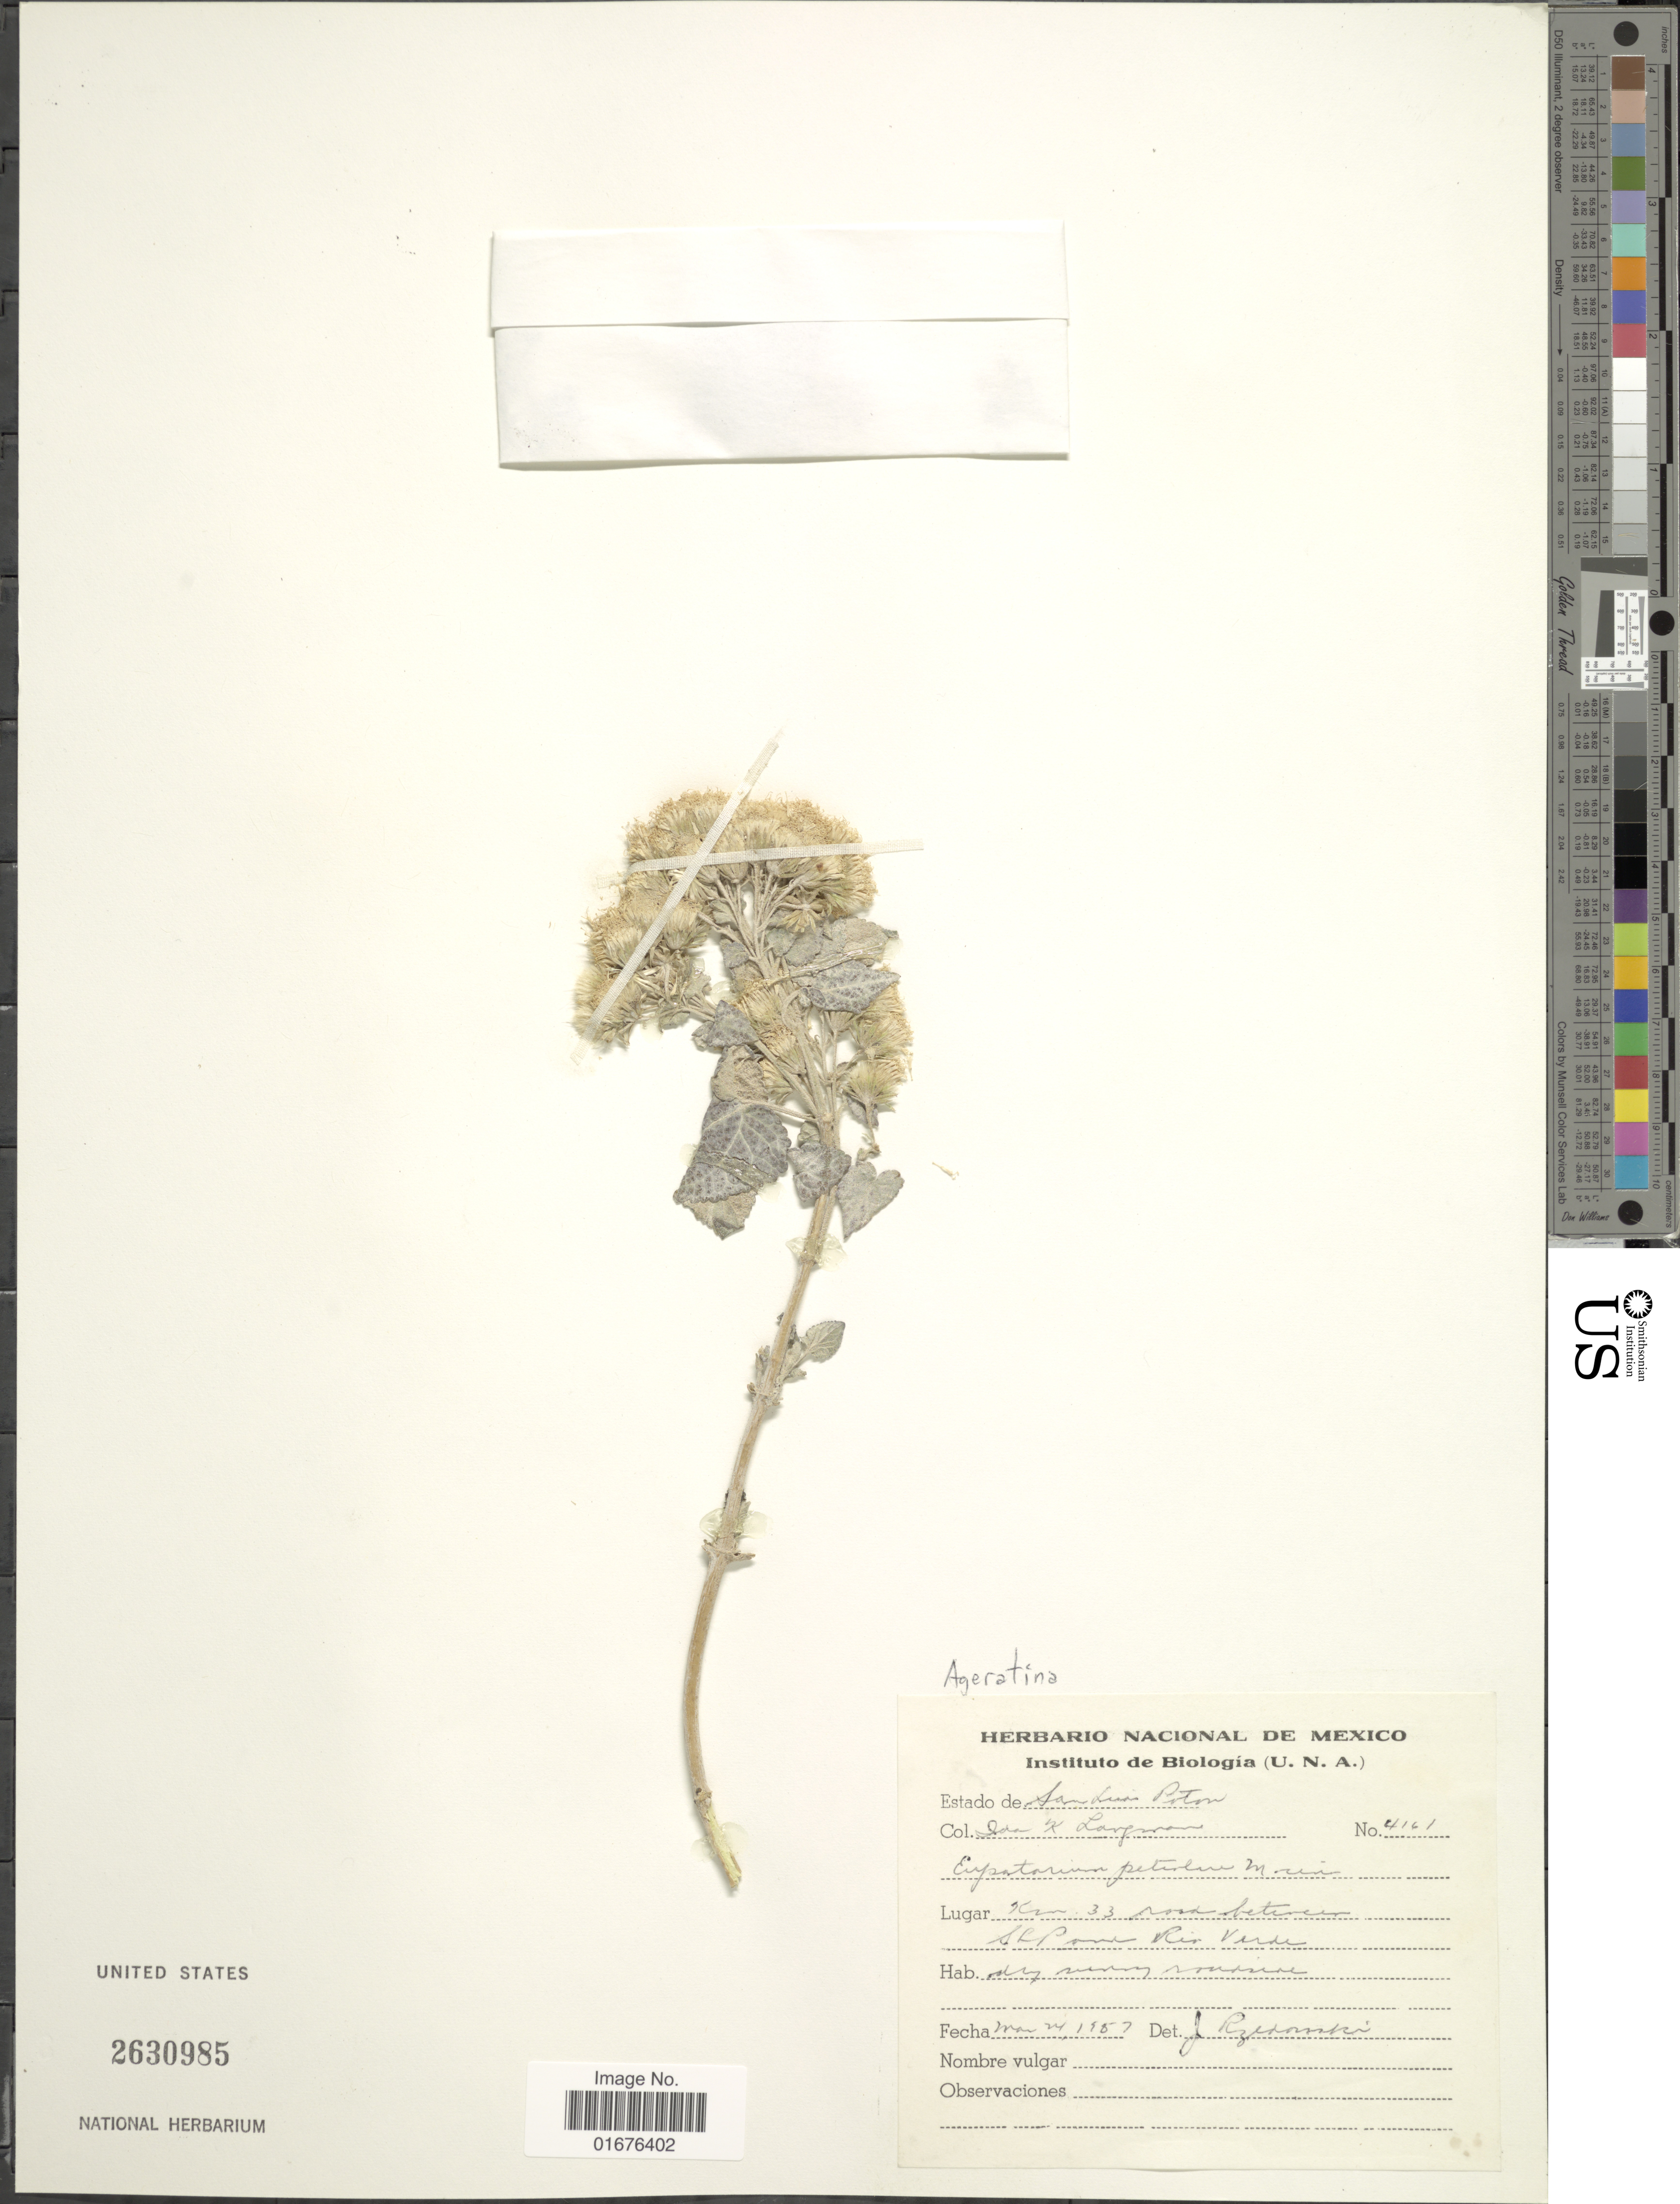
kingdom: Plantae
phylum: Tracheophyta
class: Magnoliopsida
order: Asterales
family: Asteraceae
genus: Ageratina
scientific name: Ageratina petiolaris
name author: (Moc. & Sessé ex DC.) R.M. King & H. Rob.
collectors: I. Langman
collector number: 4161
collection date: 1957-03-24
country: Mexico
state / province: San Luis Potosí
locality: Dry sunny roadside, km. 33, road between SLP and Rio Verde.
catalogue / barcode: US 2630985